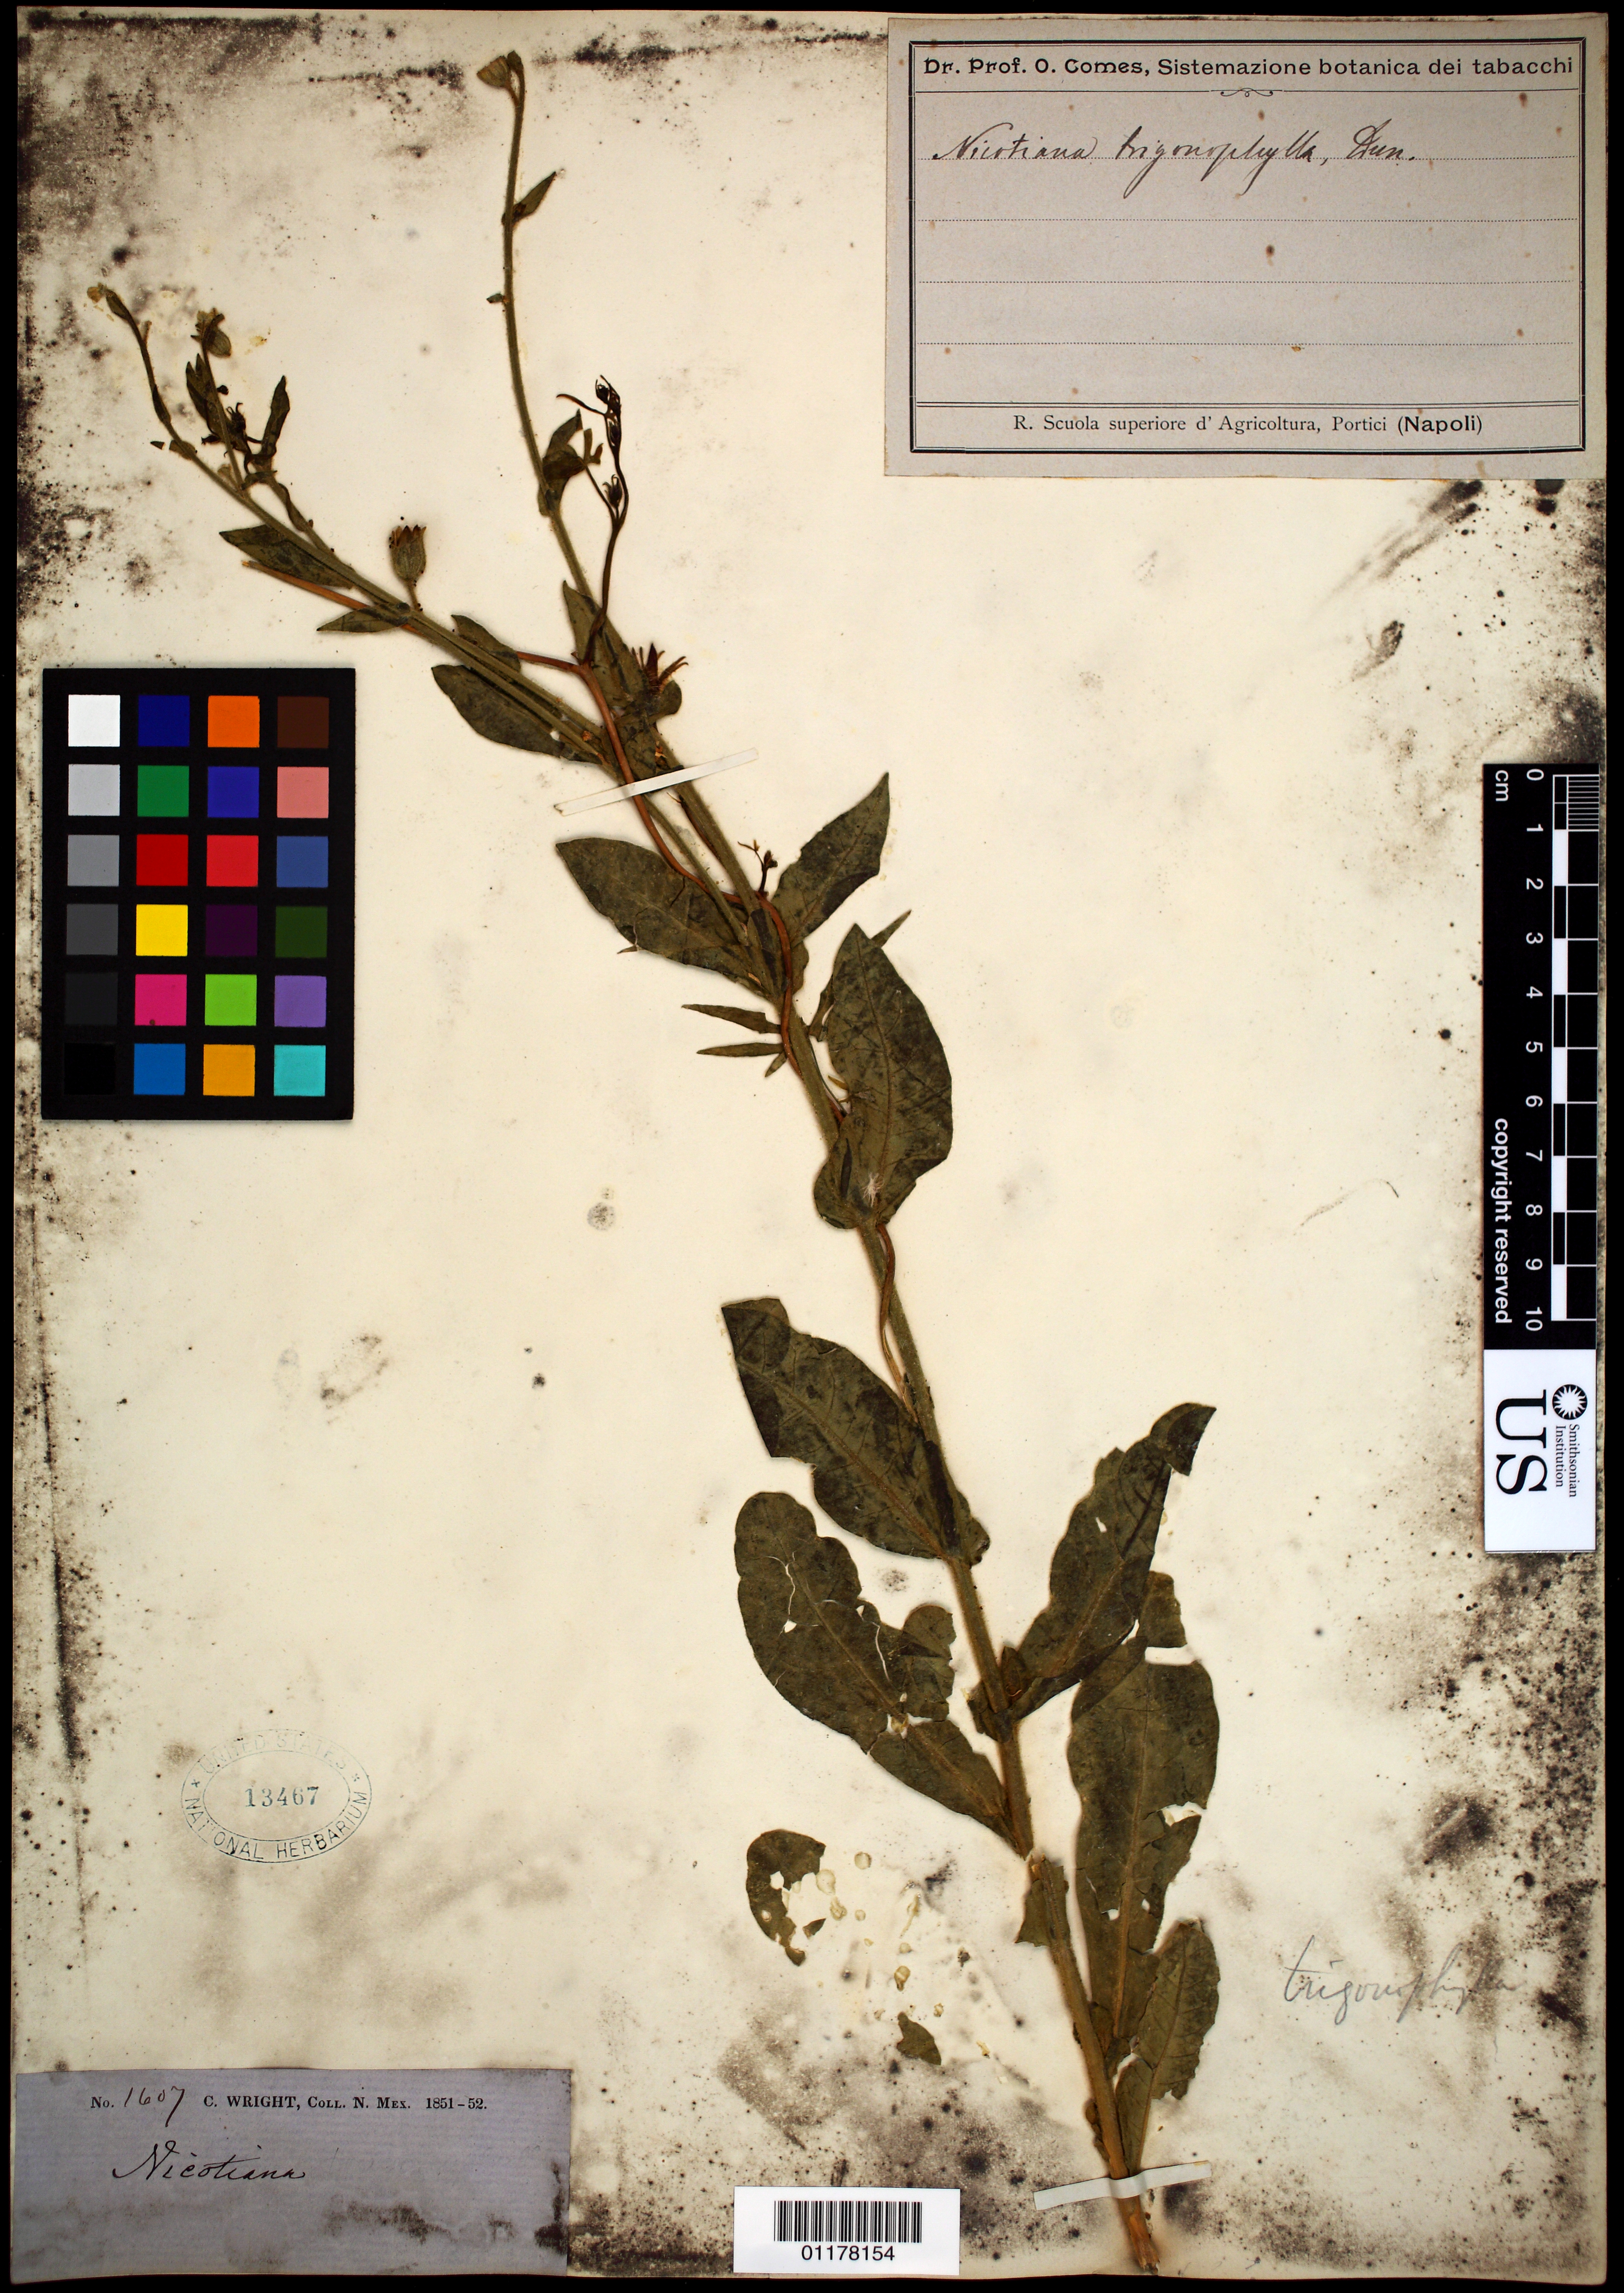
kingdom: Plantae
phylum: Tracheophyta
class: Magnoliopsida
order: Solanales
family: Solanaceae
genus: Nicotiana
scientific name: Nicotiana trigonophylla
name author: Dunal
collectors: C. Wright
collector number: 1607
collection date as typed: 1851 to -- --- 1852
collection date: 1851/1852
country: United States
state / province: New Mexico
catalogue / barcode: US 13467